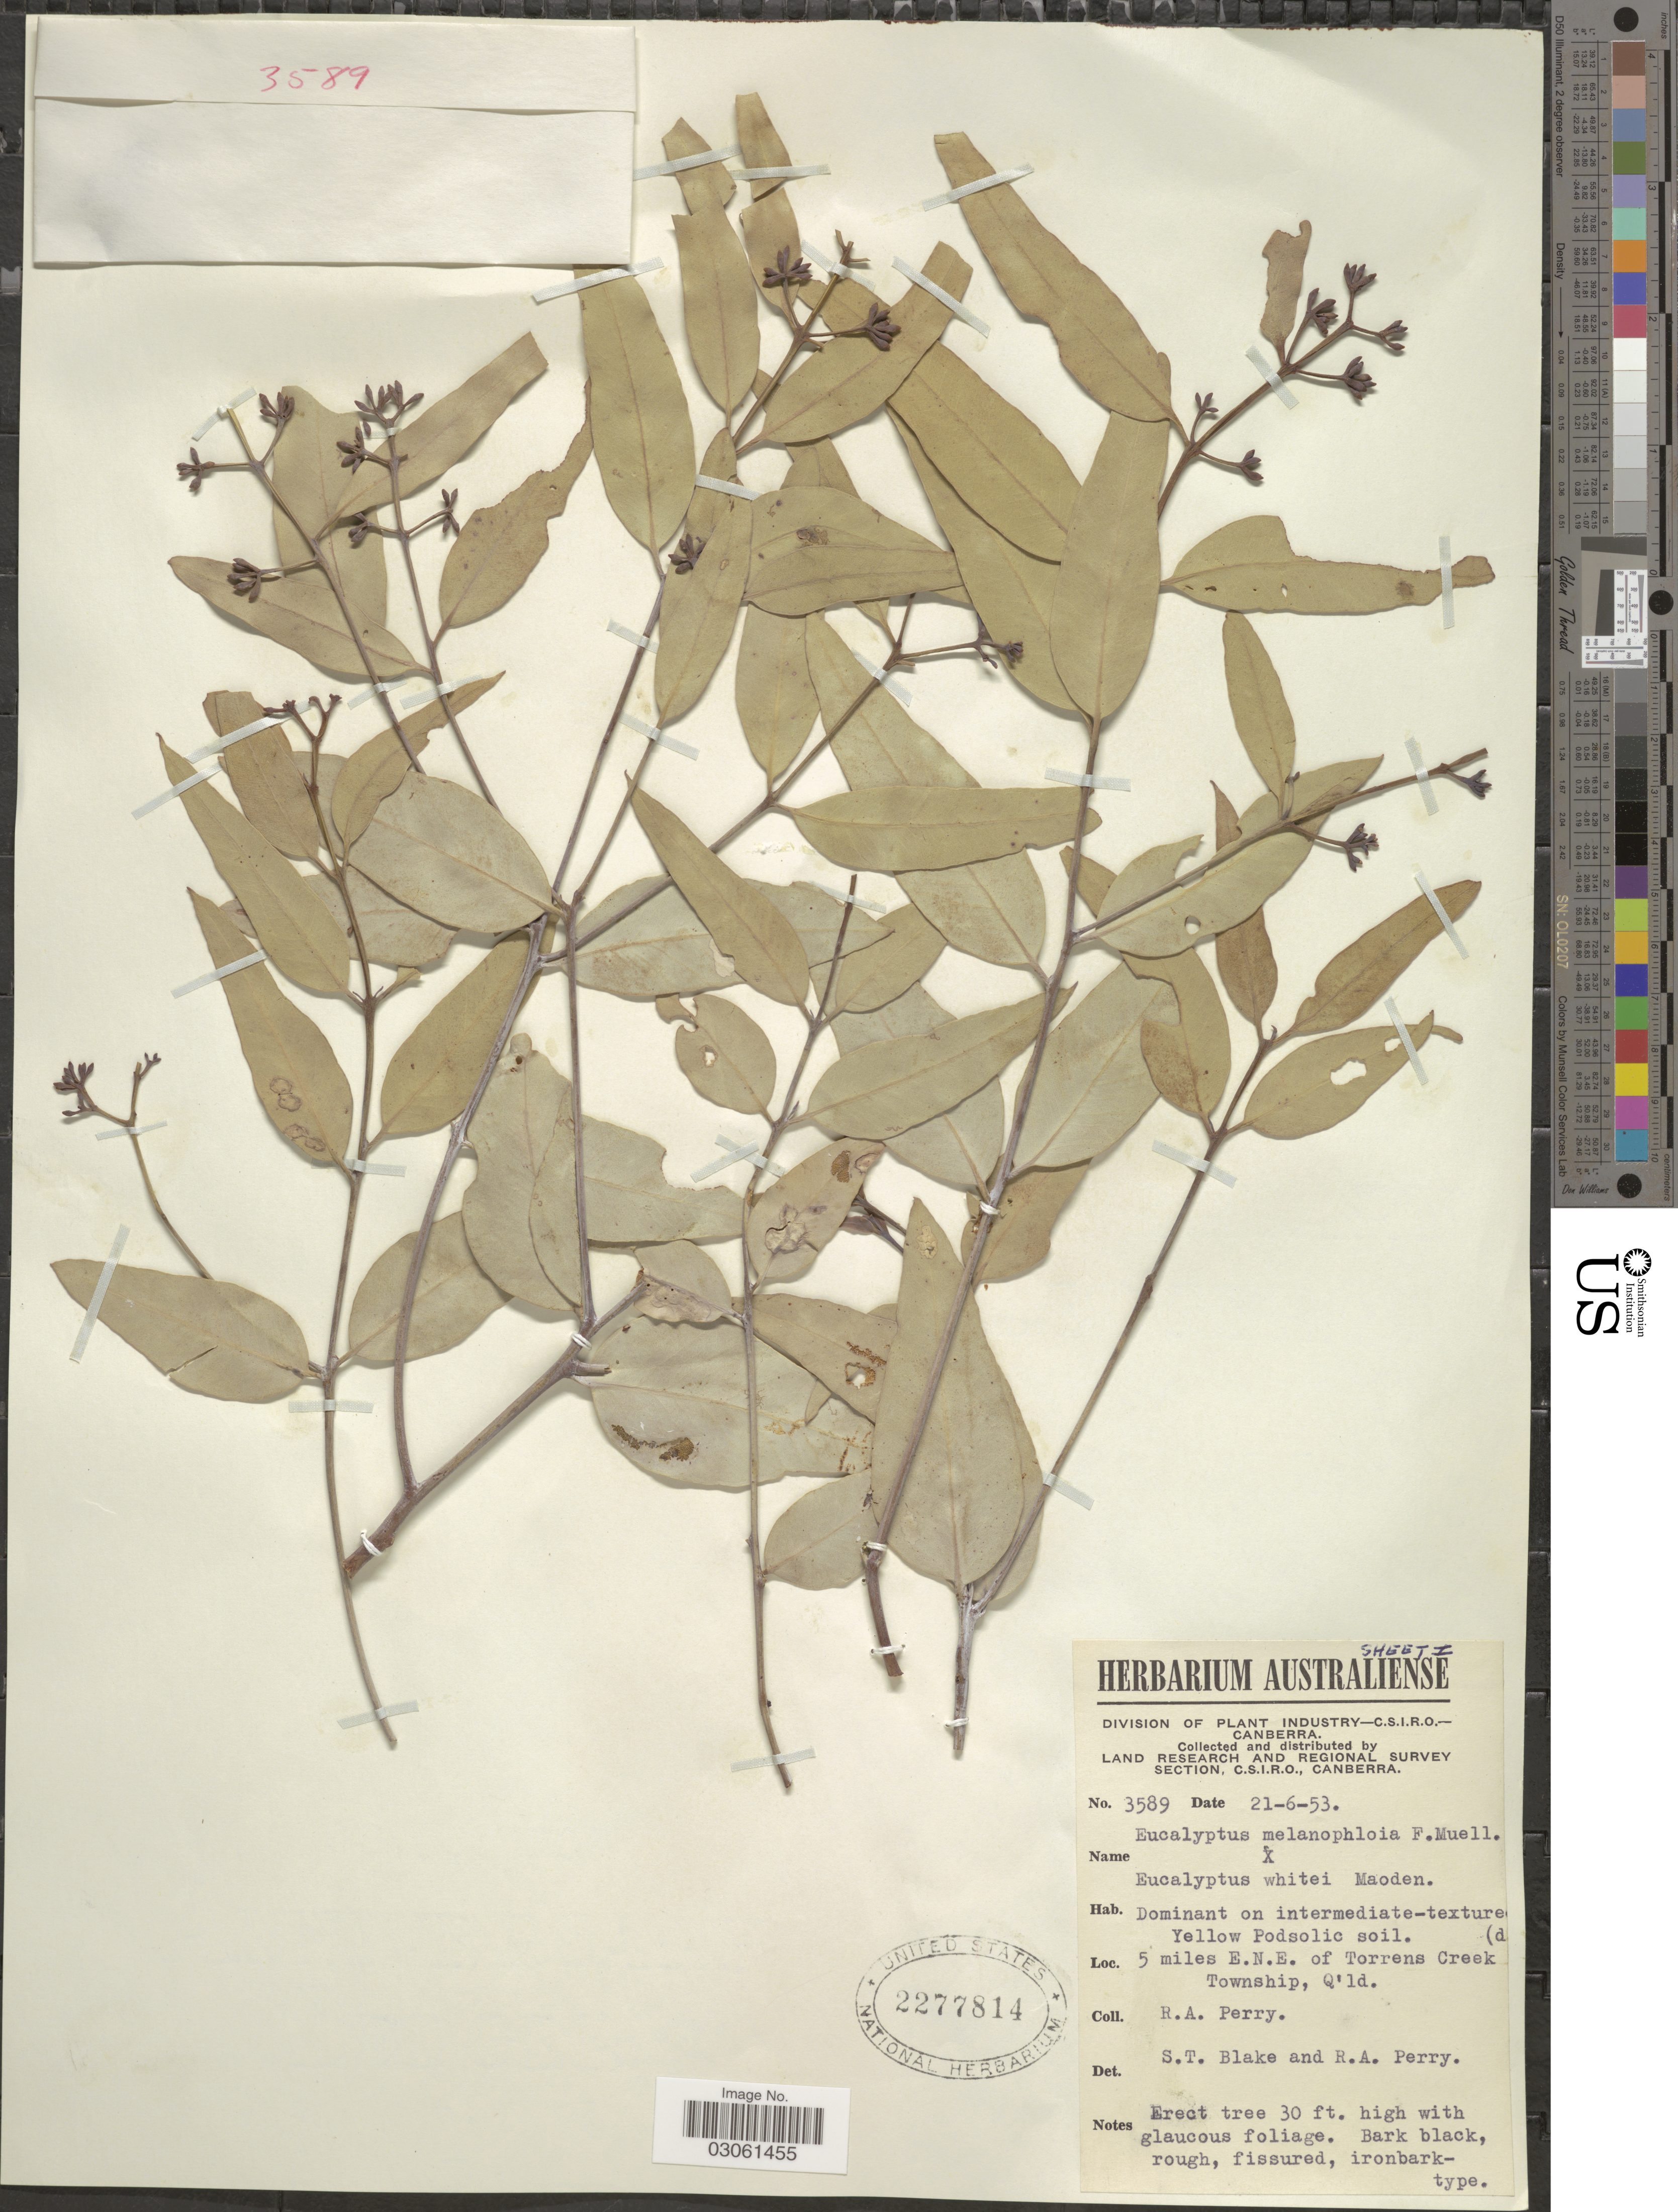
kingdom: Plantae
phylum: Tracheophyta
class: Magnoliopsida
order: Myrtales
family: Myrtaceae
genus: Eucalyptus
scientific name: Eucalyptus melanophloia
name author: F. Muell.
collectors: Perry, R. A.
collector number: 3589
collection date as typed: Transcribed d/m/y: 21/6/53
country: Australia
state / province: Queensland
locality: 5 miles E. N. E. of Torrens Creek Township, Q'ld.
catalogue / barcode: US 2277814